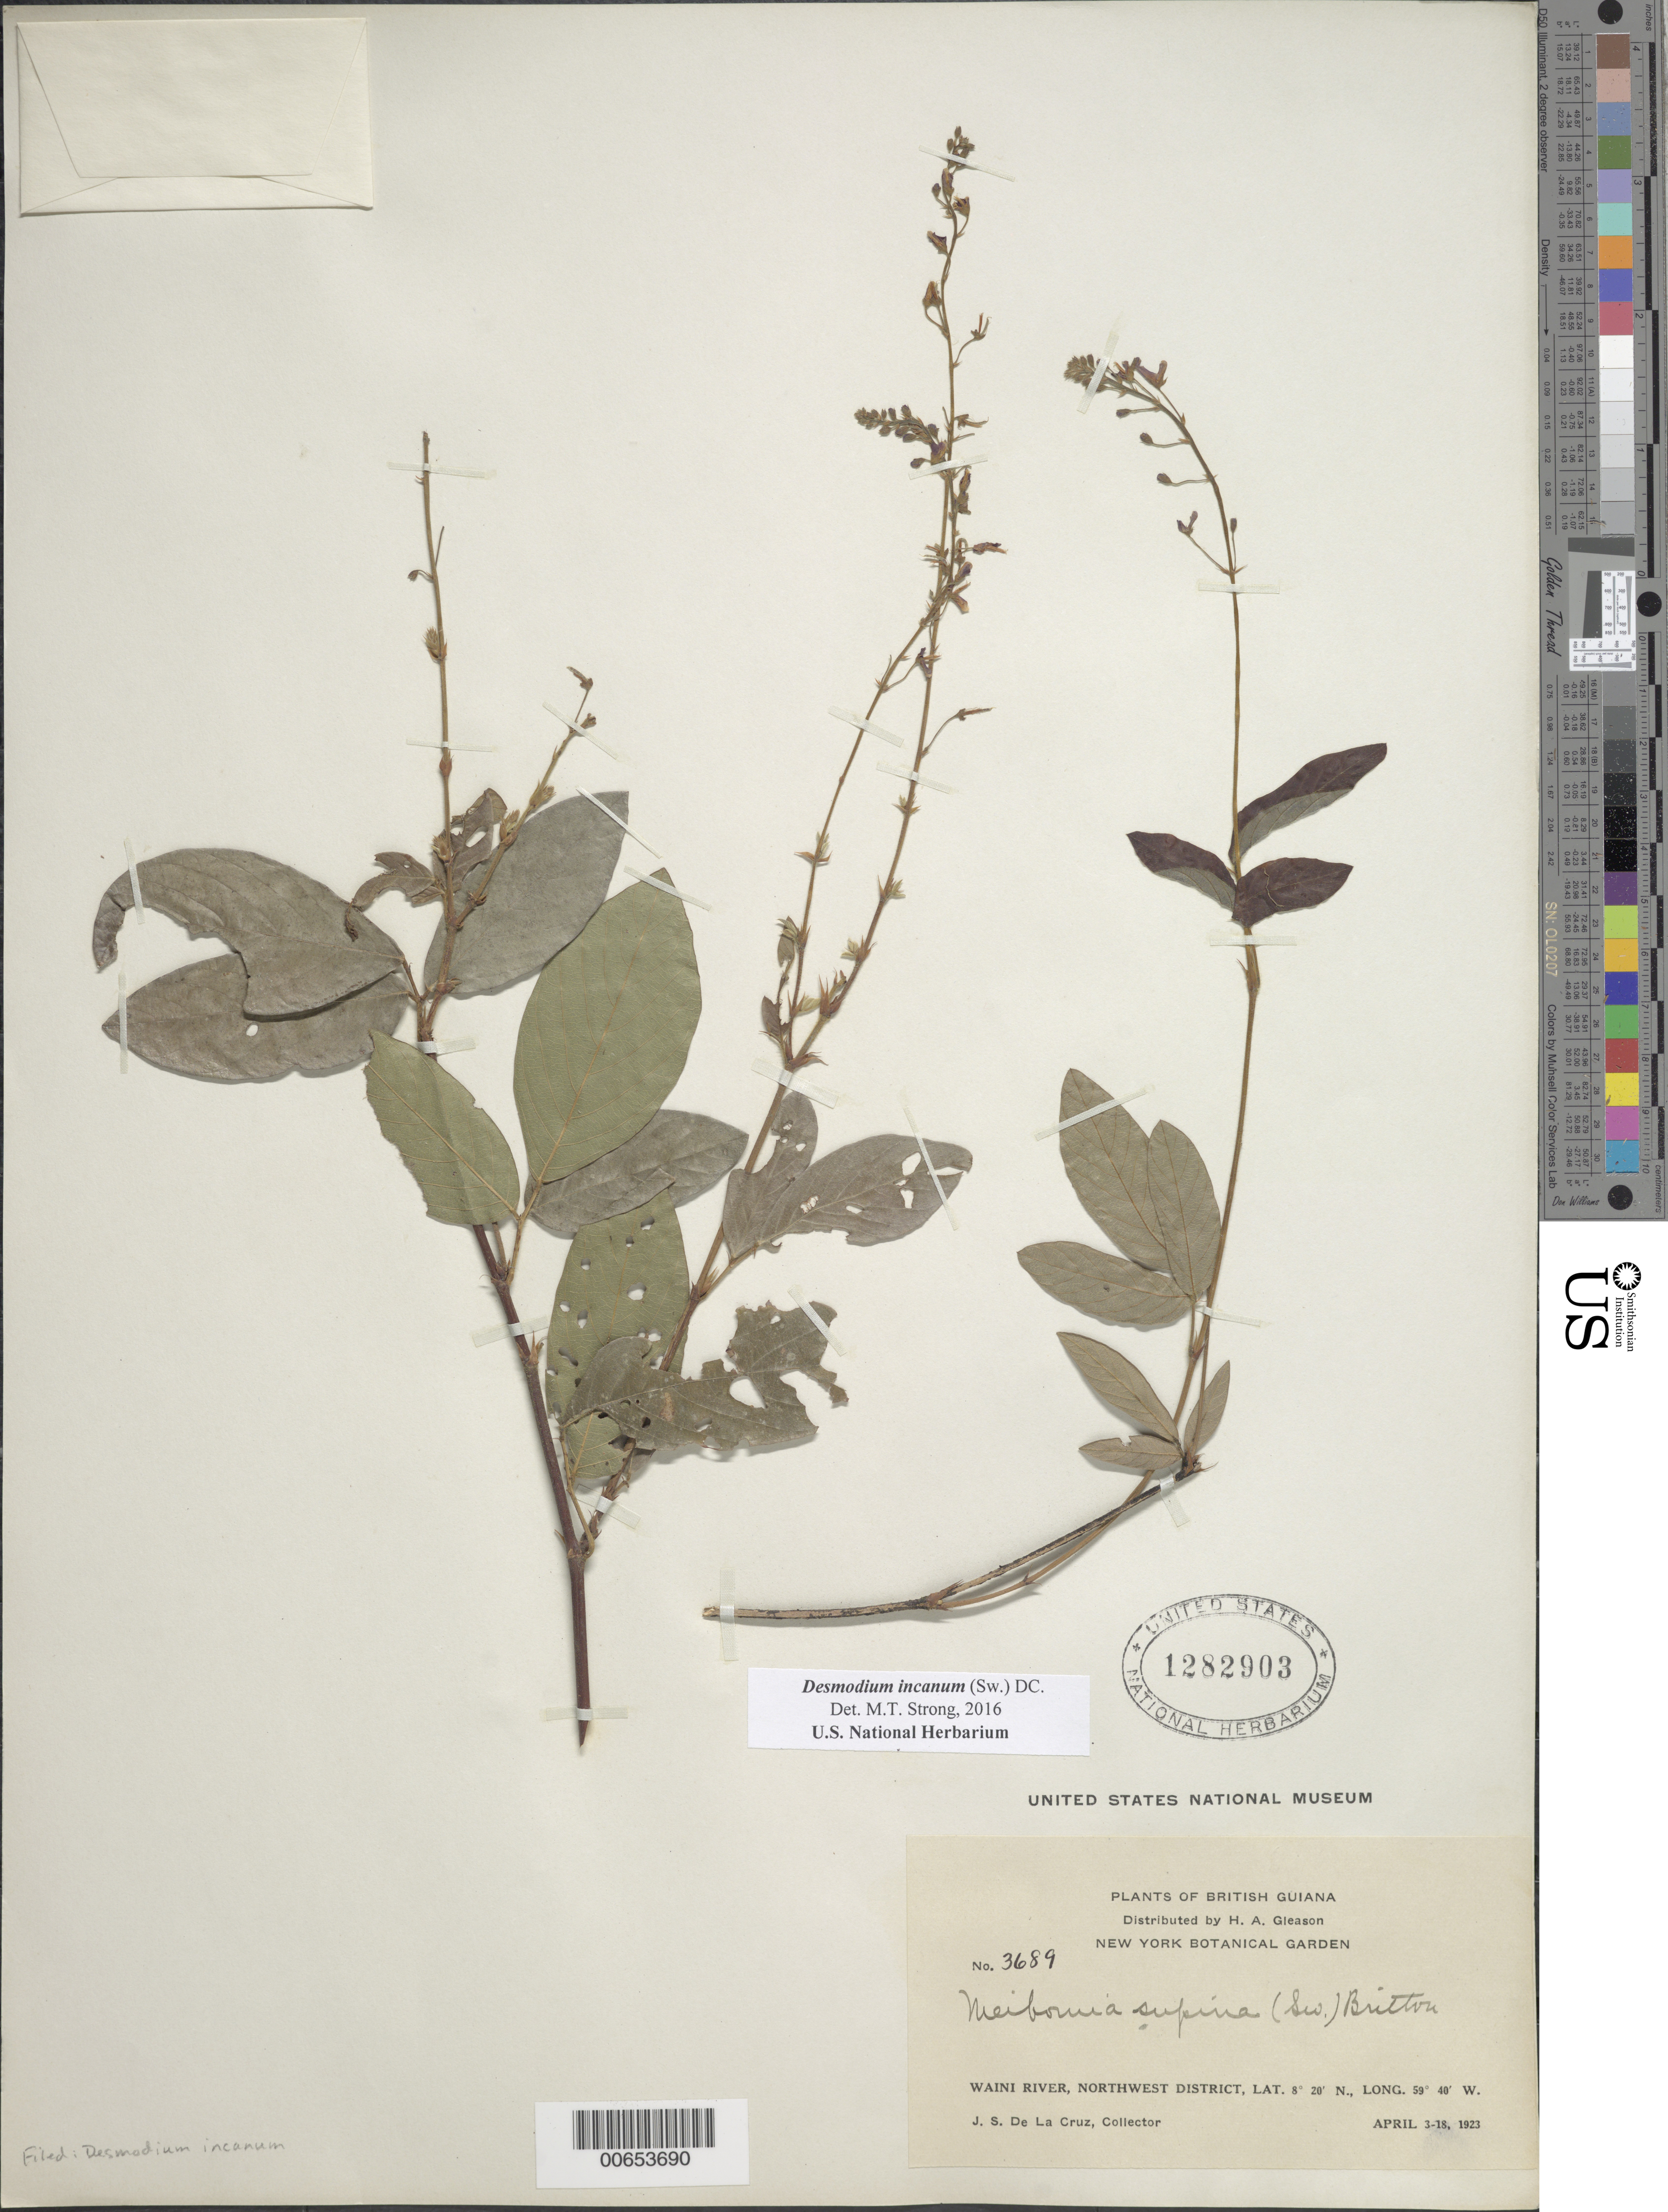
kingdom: Plantae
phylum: Tracheophyta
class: Magnoliopsida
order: Fabales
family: Fabaceae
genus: Desmodium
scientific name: Desmodium incanum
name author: (Sw.) DC.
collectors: J. S. de la Cruz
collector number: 3689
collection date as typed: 3-Apr-23 to 18-Apr-23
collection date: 1923-04-03/1923-04-18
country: Guyana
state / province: Barima-Waini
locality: Waini R., NW District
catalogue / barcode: US 1282903